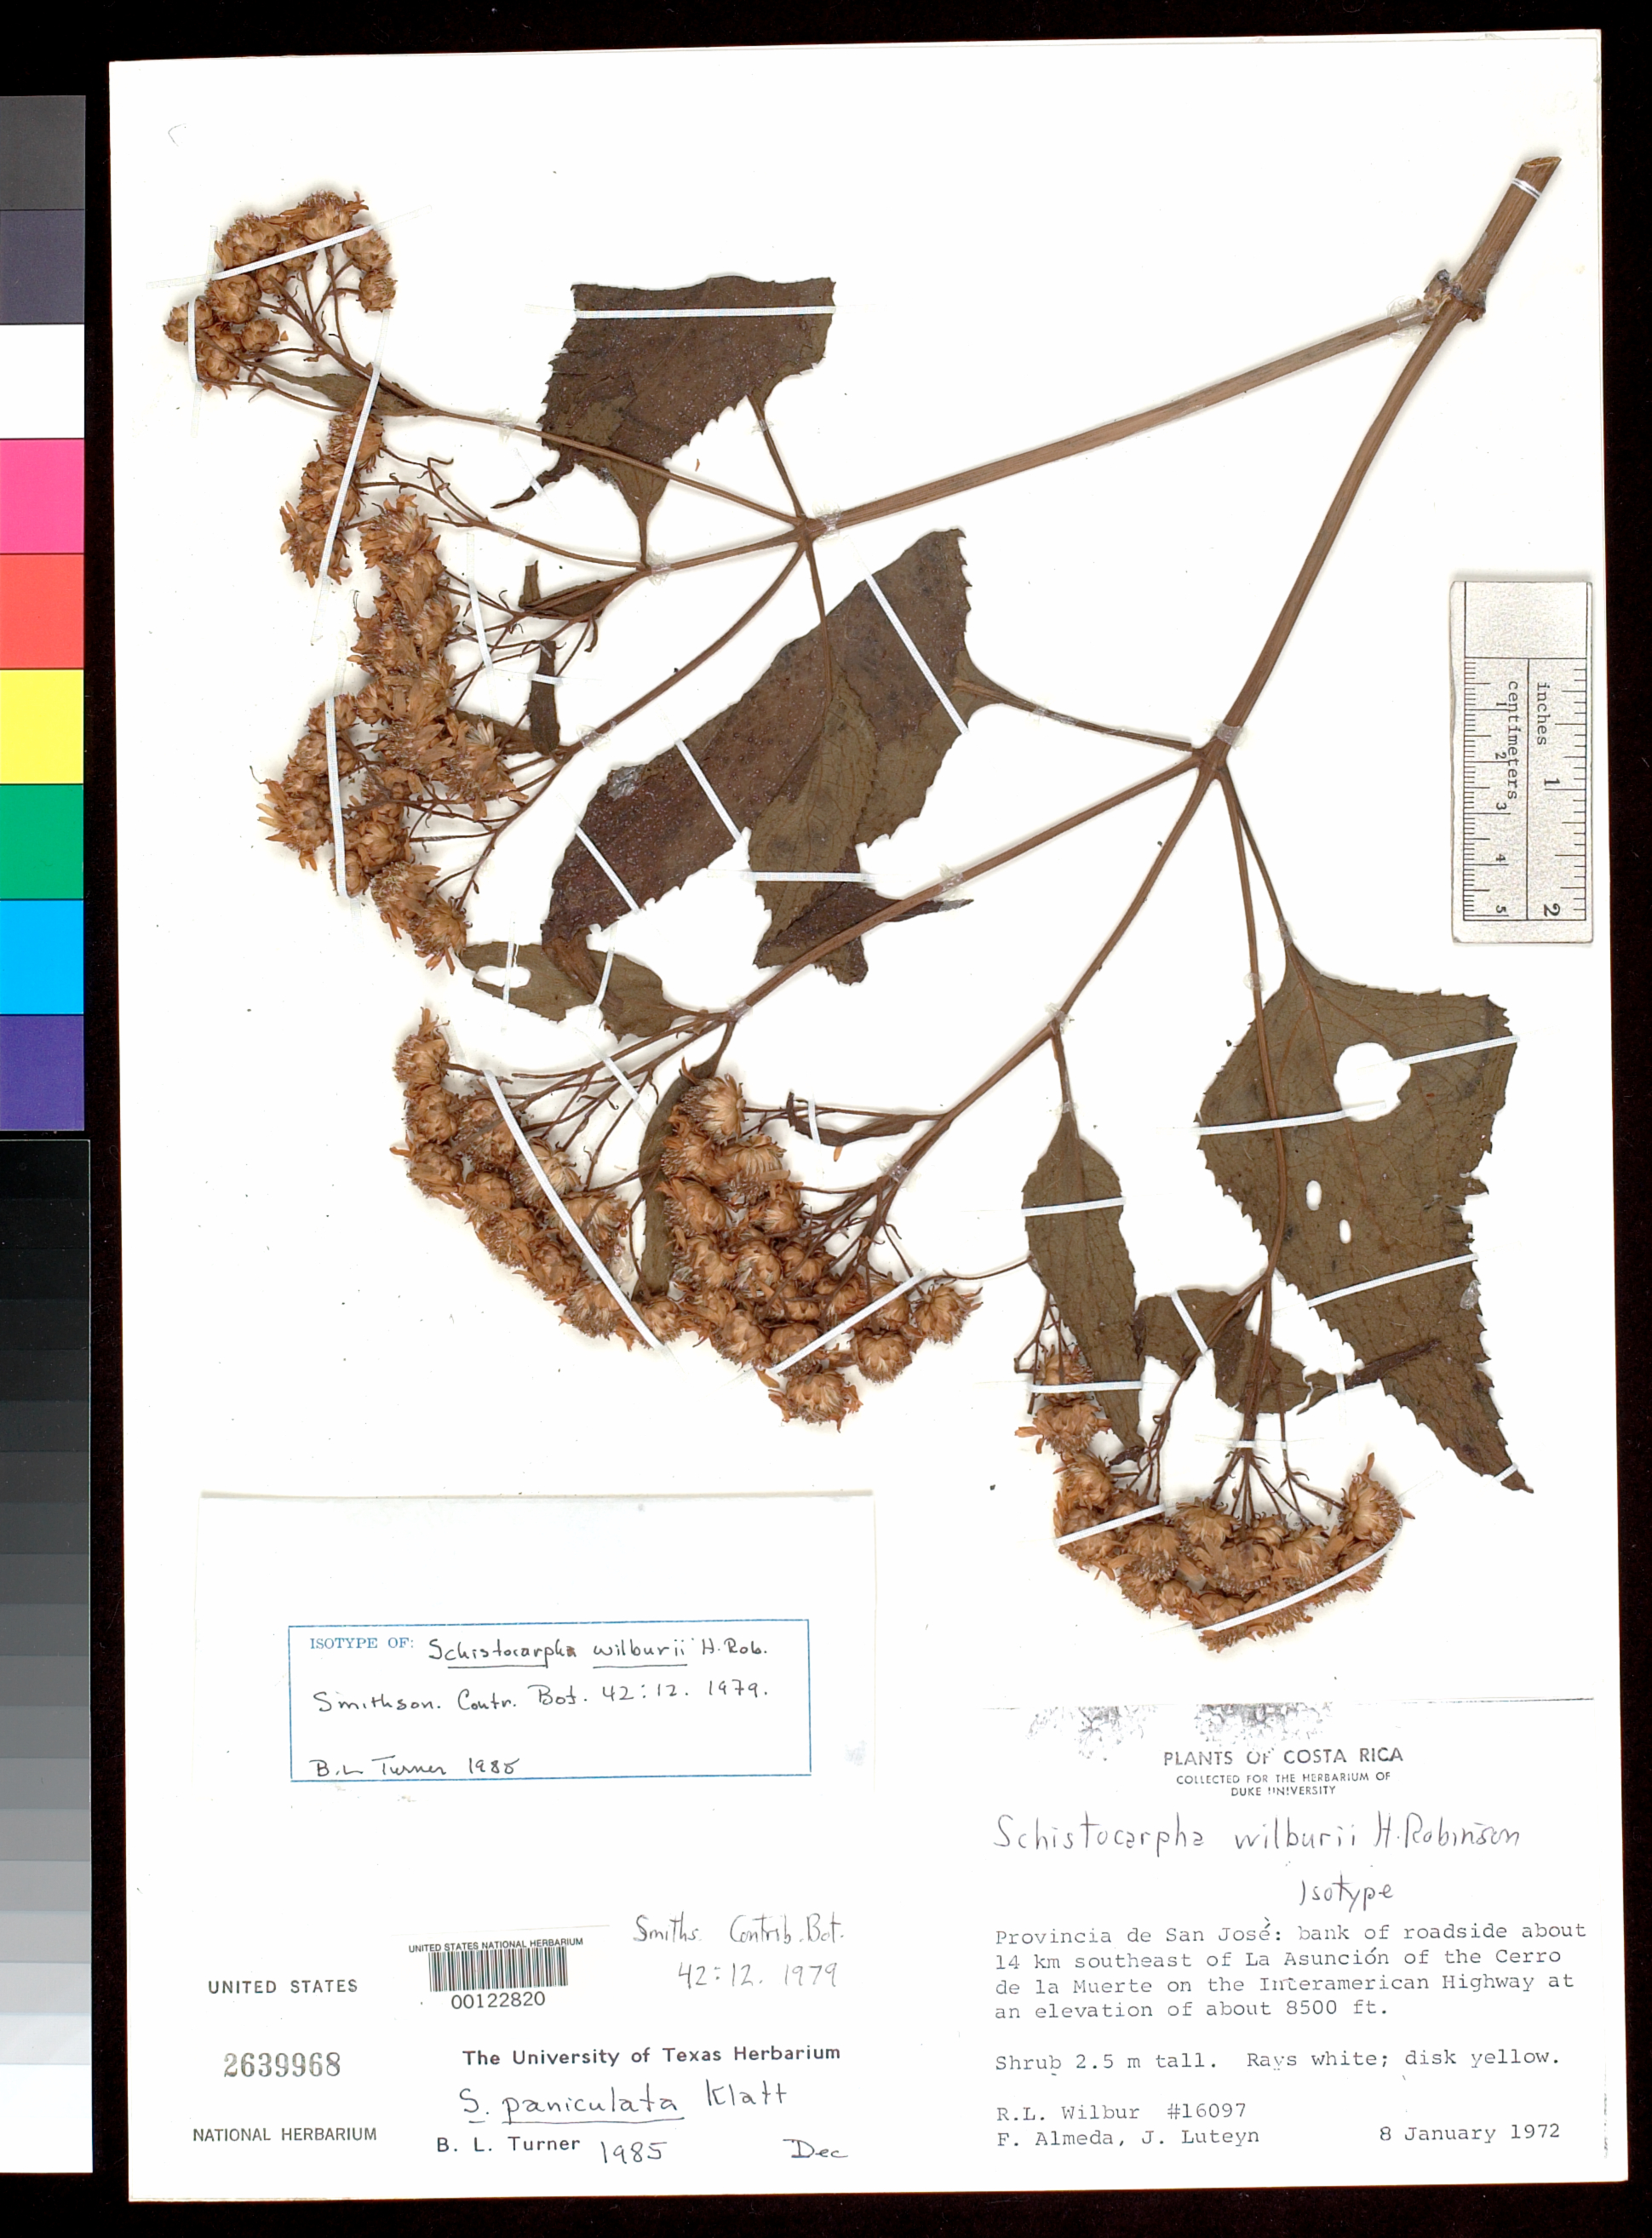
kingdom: Plantae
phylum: Tracheophyta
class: Magnoliopsida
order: Asterales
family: Asteraceae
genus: Schistocarpha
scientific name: Schistocarpha wilburii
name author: H. Rob.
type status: Isotype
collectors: R. L. Wilbur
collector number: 16097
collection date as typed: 08 Jan 1972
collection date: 1972-01-08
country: Costa Rica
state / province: San José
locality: SE of La Asuncion, Cerro de La Muerte.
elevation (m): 2591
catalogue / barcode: US 2639968